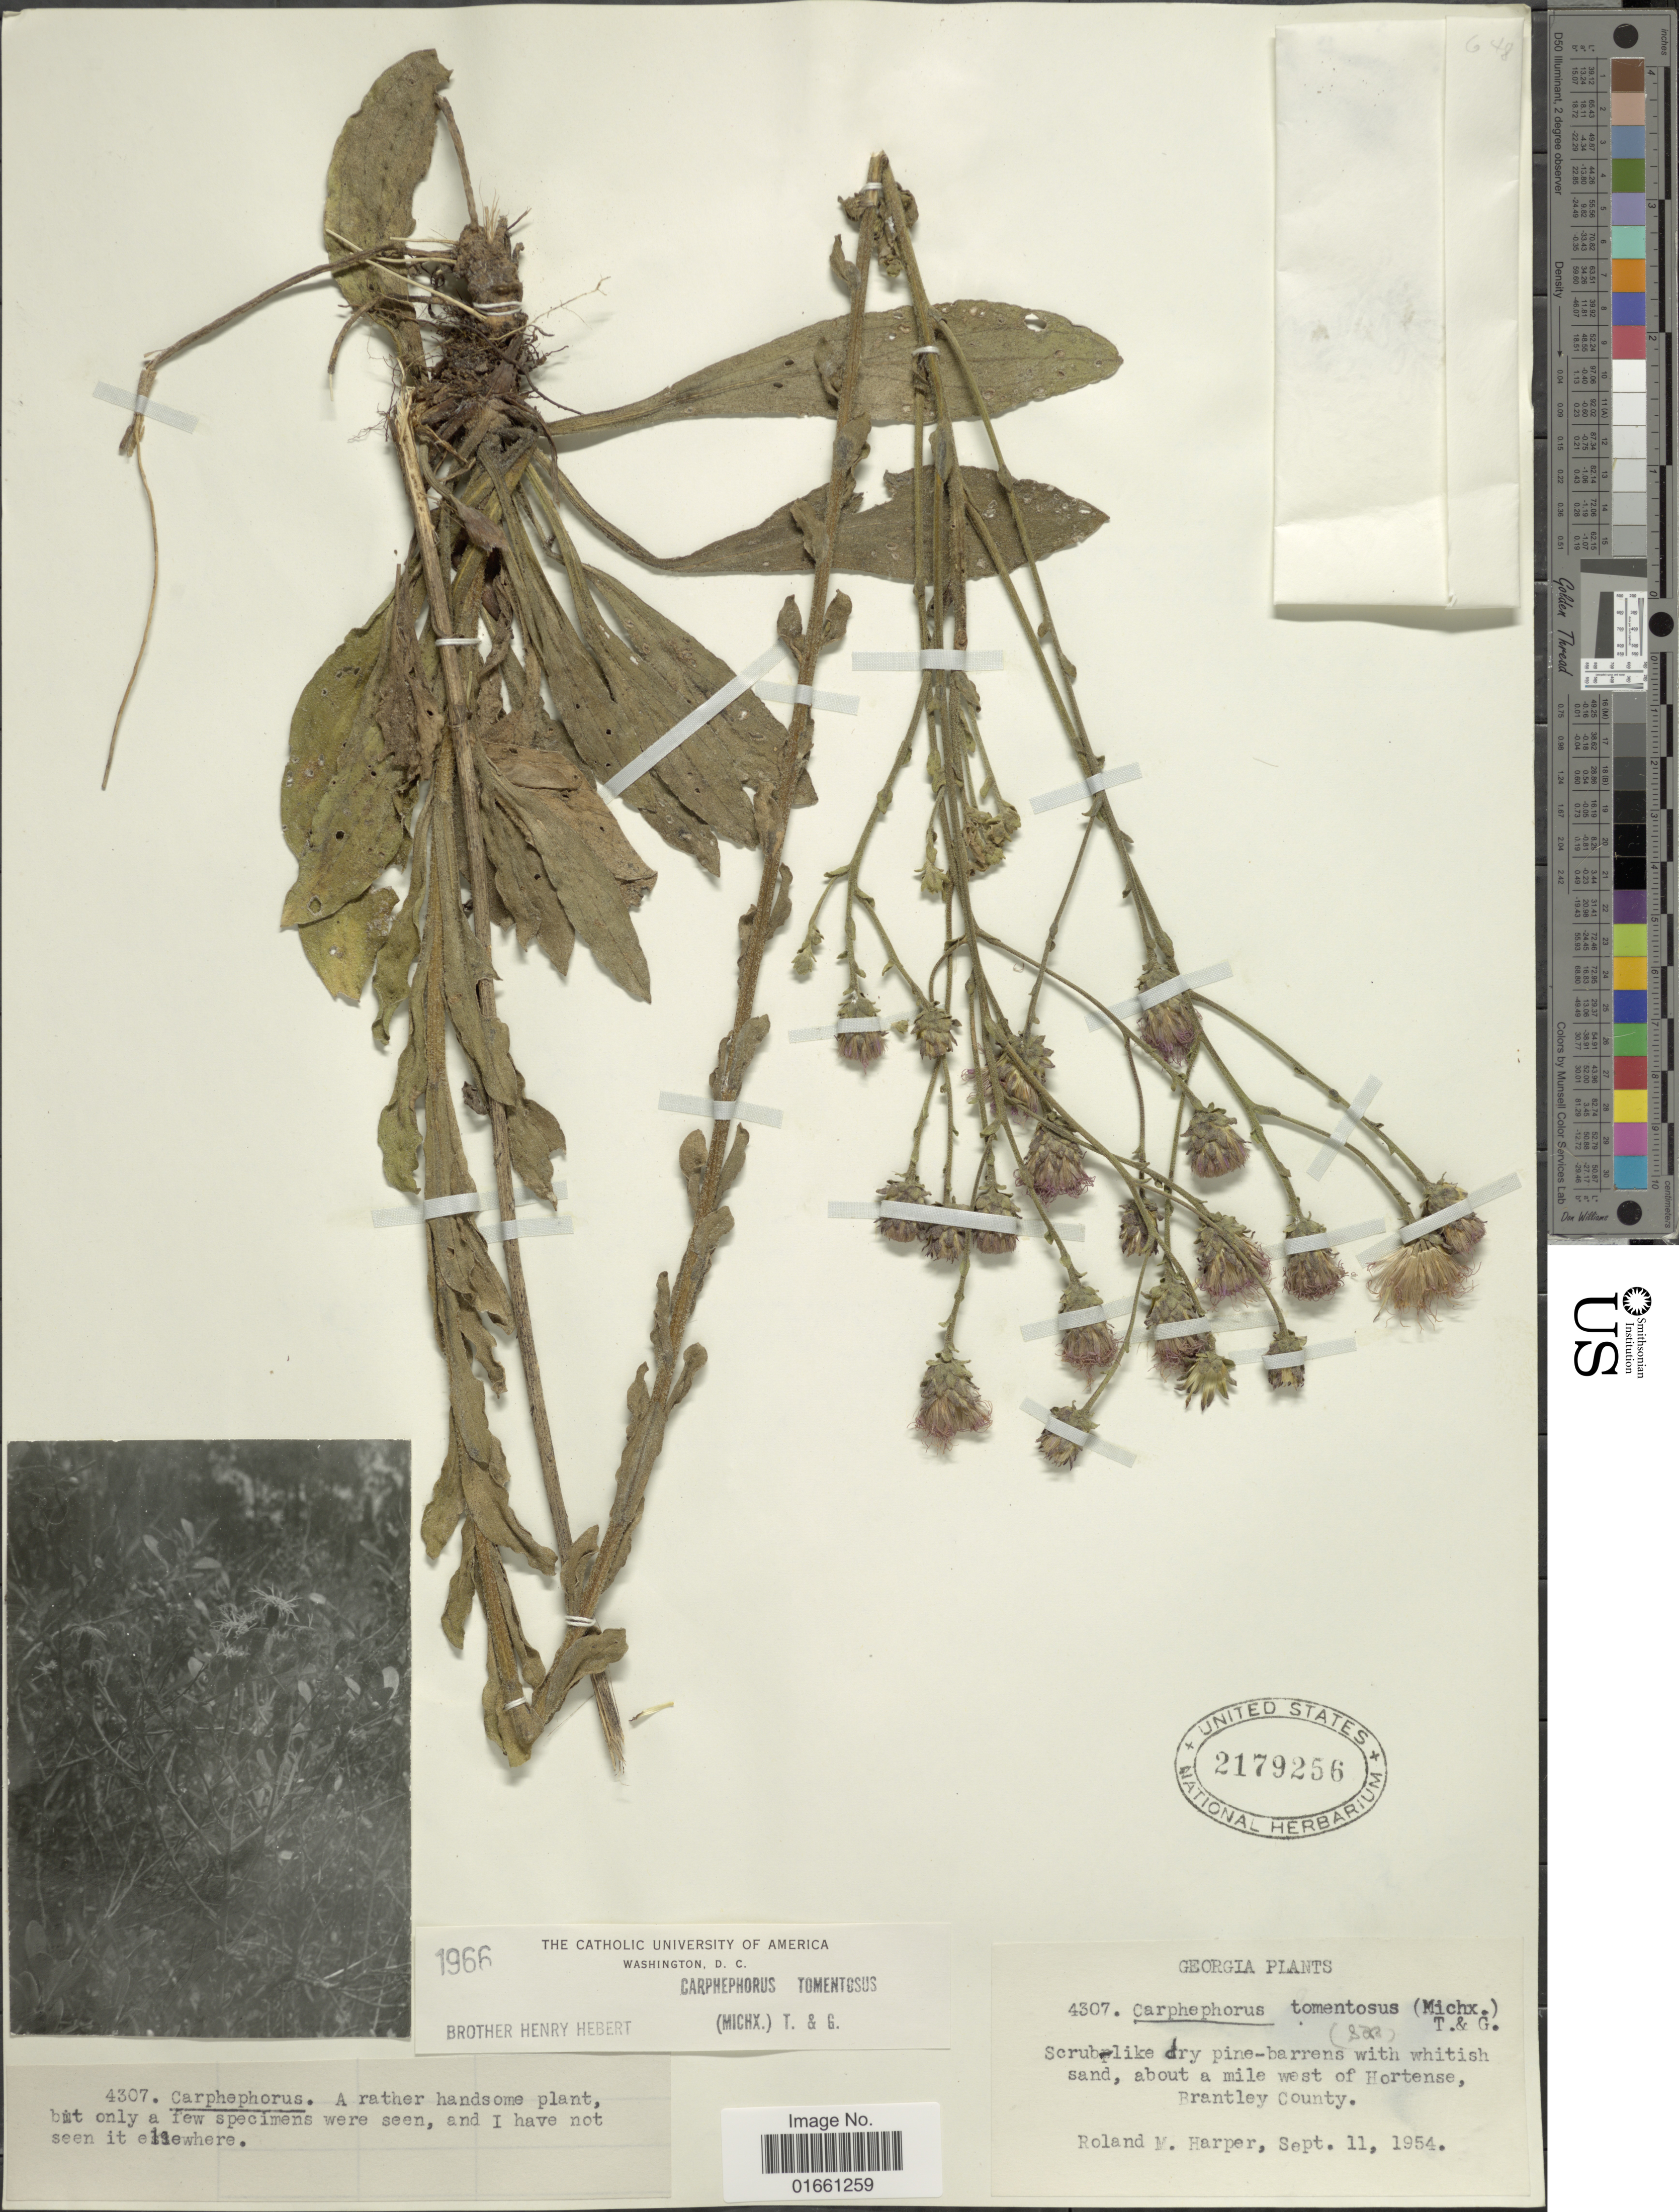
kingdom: Plantae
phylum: Tracheophyta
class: Magnoliopsida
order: Asterales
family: Asteraceae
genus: Carphephorus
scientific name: Carphephorus tomentosus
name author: (Michaux) Torr. & A. Gray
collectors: R. M. Harper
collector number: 4307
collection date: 1954-09-11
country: United States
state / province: Georgia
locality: About a mile west of Hortense Brantley County.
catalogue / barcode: US 2179256